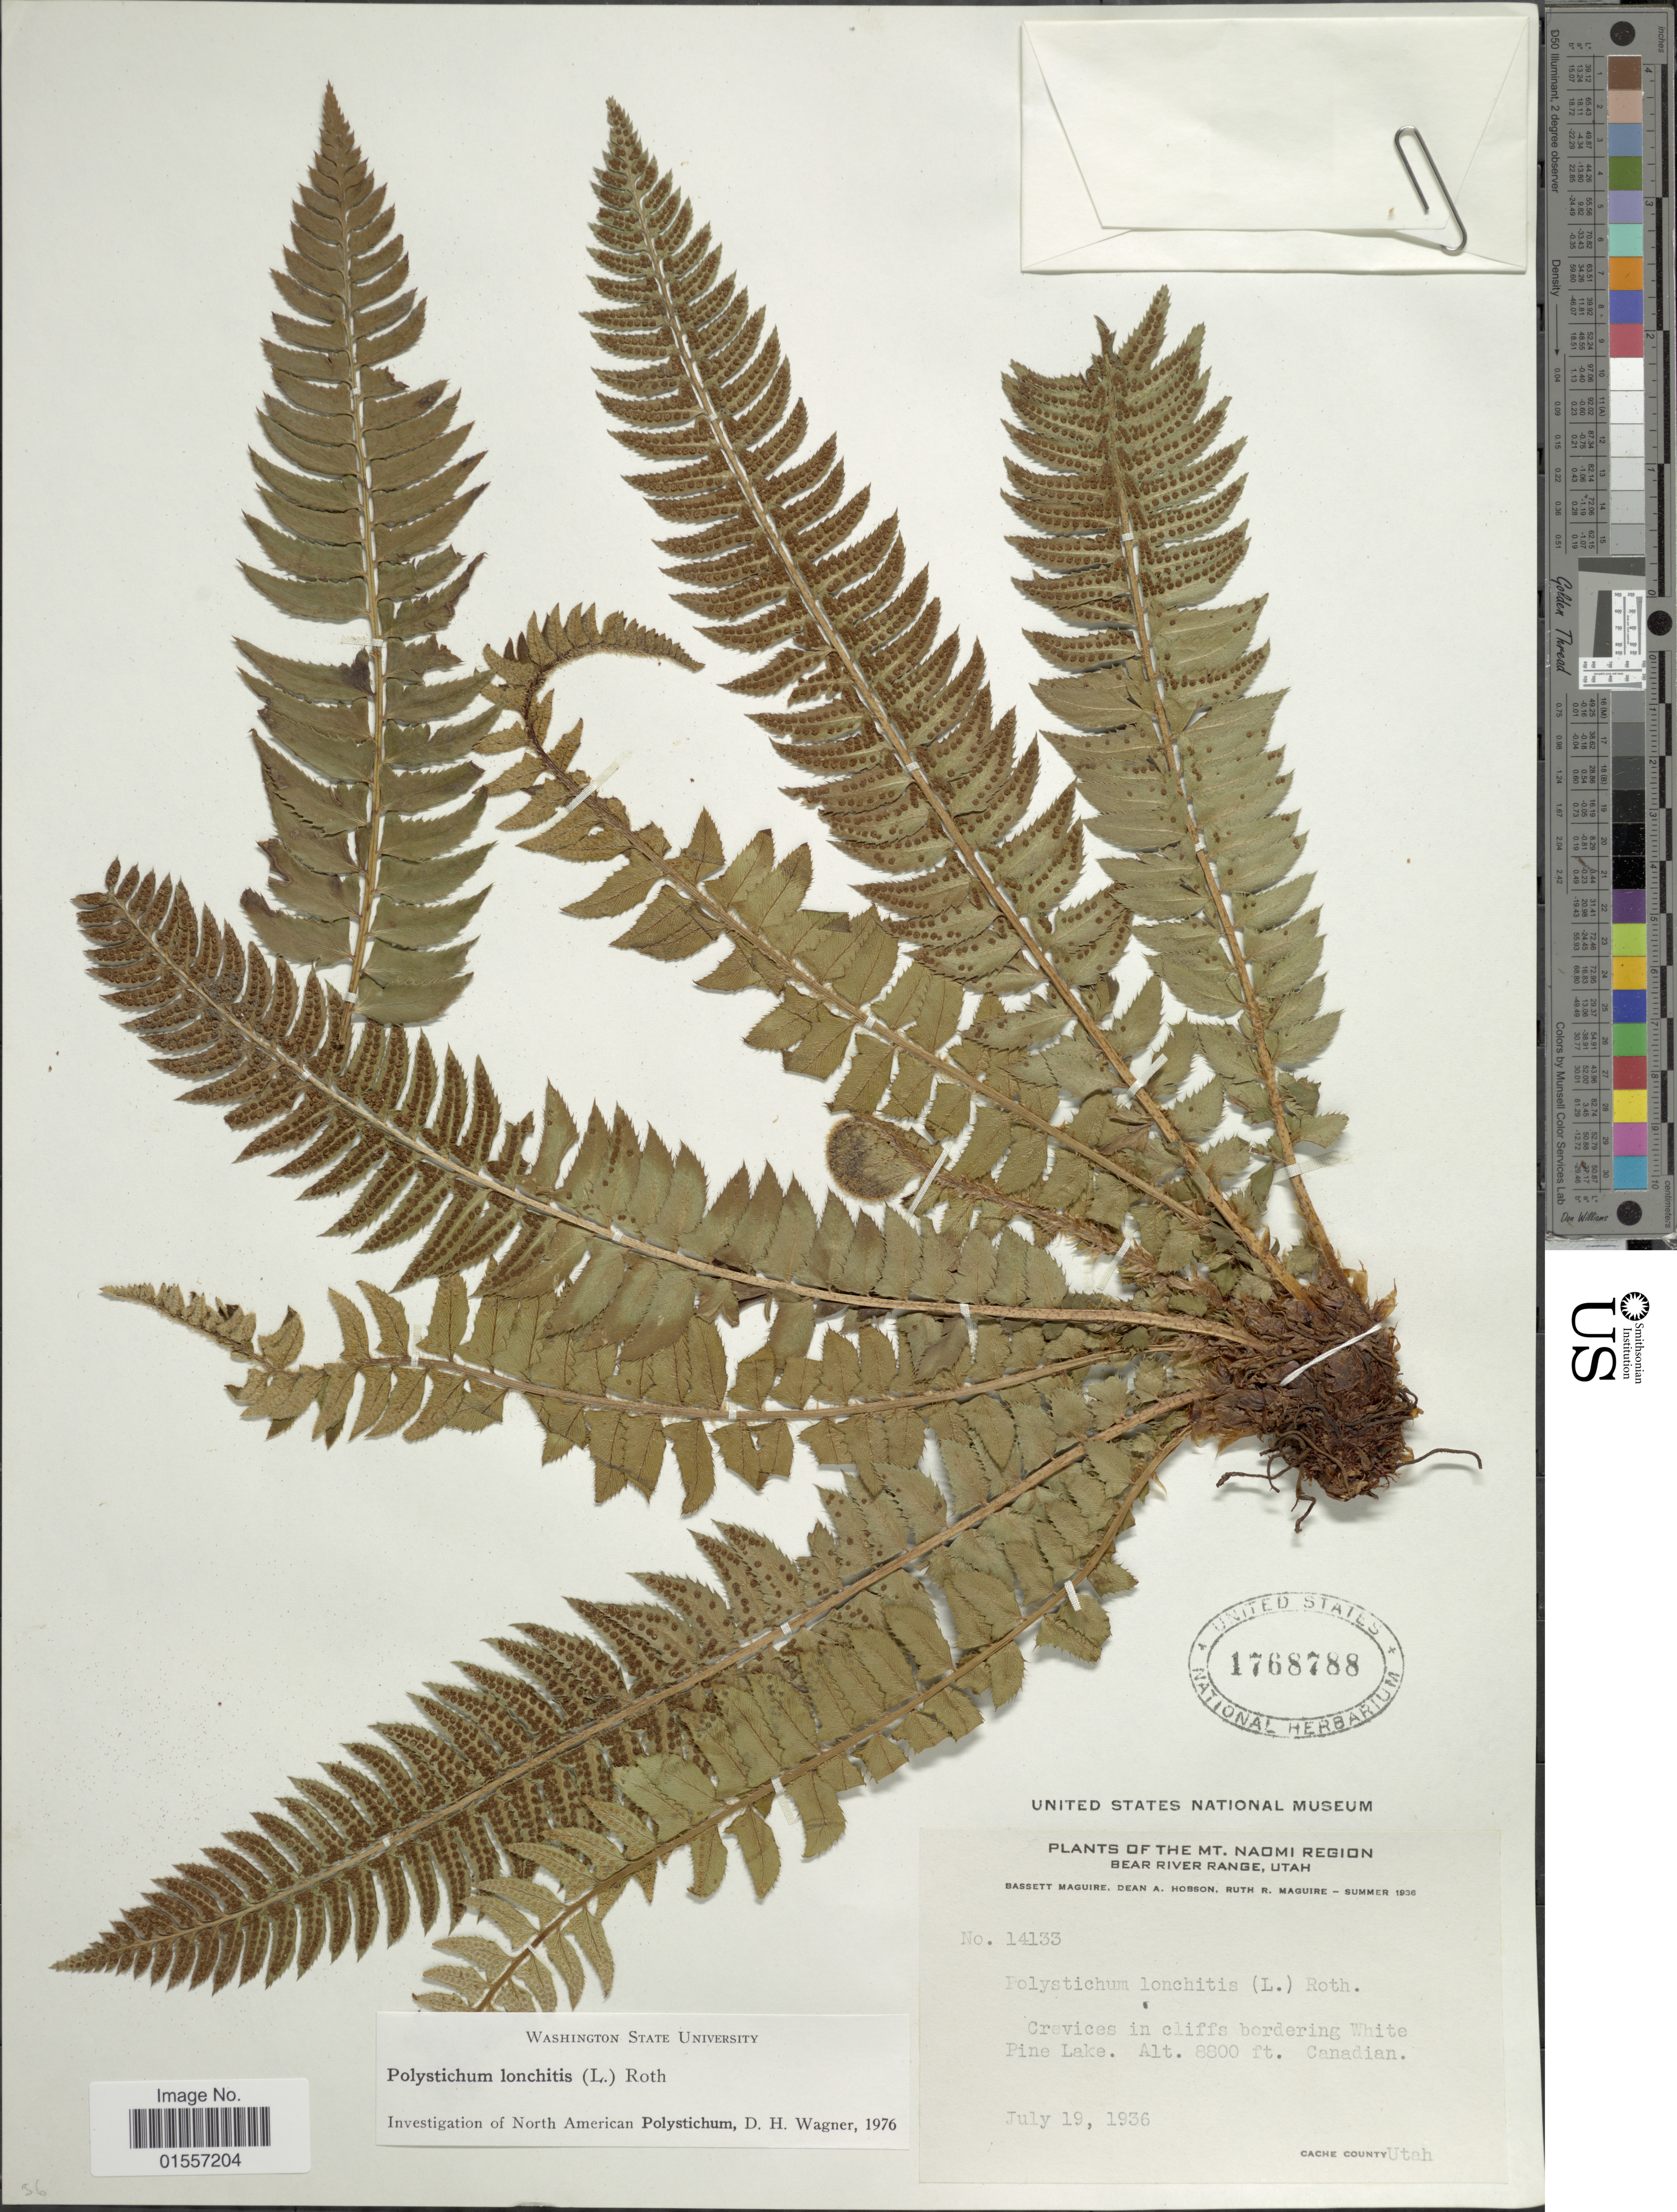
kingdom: Plantae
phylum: Tracheophyta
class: Polypodiopsida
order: Polypodiales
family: Dryopteridaceae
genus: Polystichum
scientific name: Polystichum lonchitis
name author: (Roth) L.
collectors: B. Maguire, D. Hobson & R. R. Maguire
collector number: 14133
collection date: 1936-07-19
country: United States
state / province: Utah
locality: Mt Naomi Region, Bear River Range. Crevices in cliffs bordering White Pine Lake. Canadian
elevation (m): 2682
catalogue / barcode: US 1768788